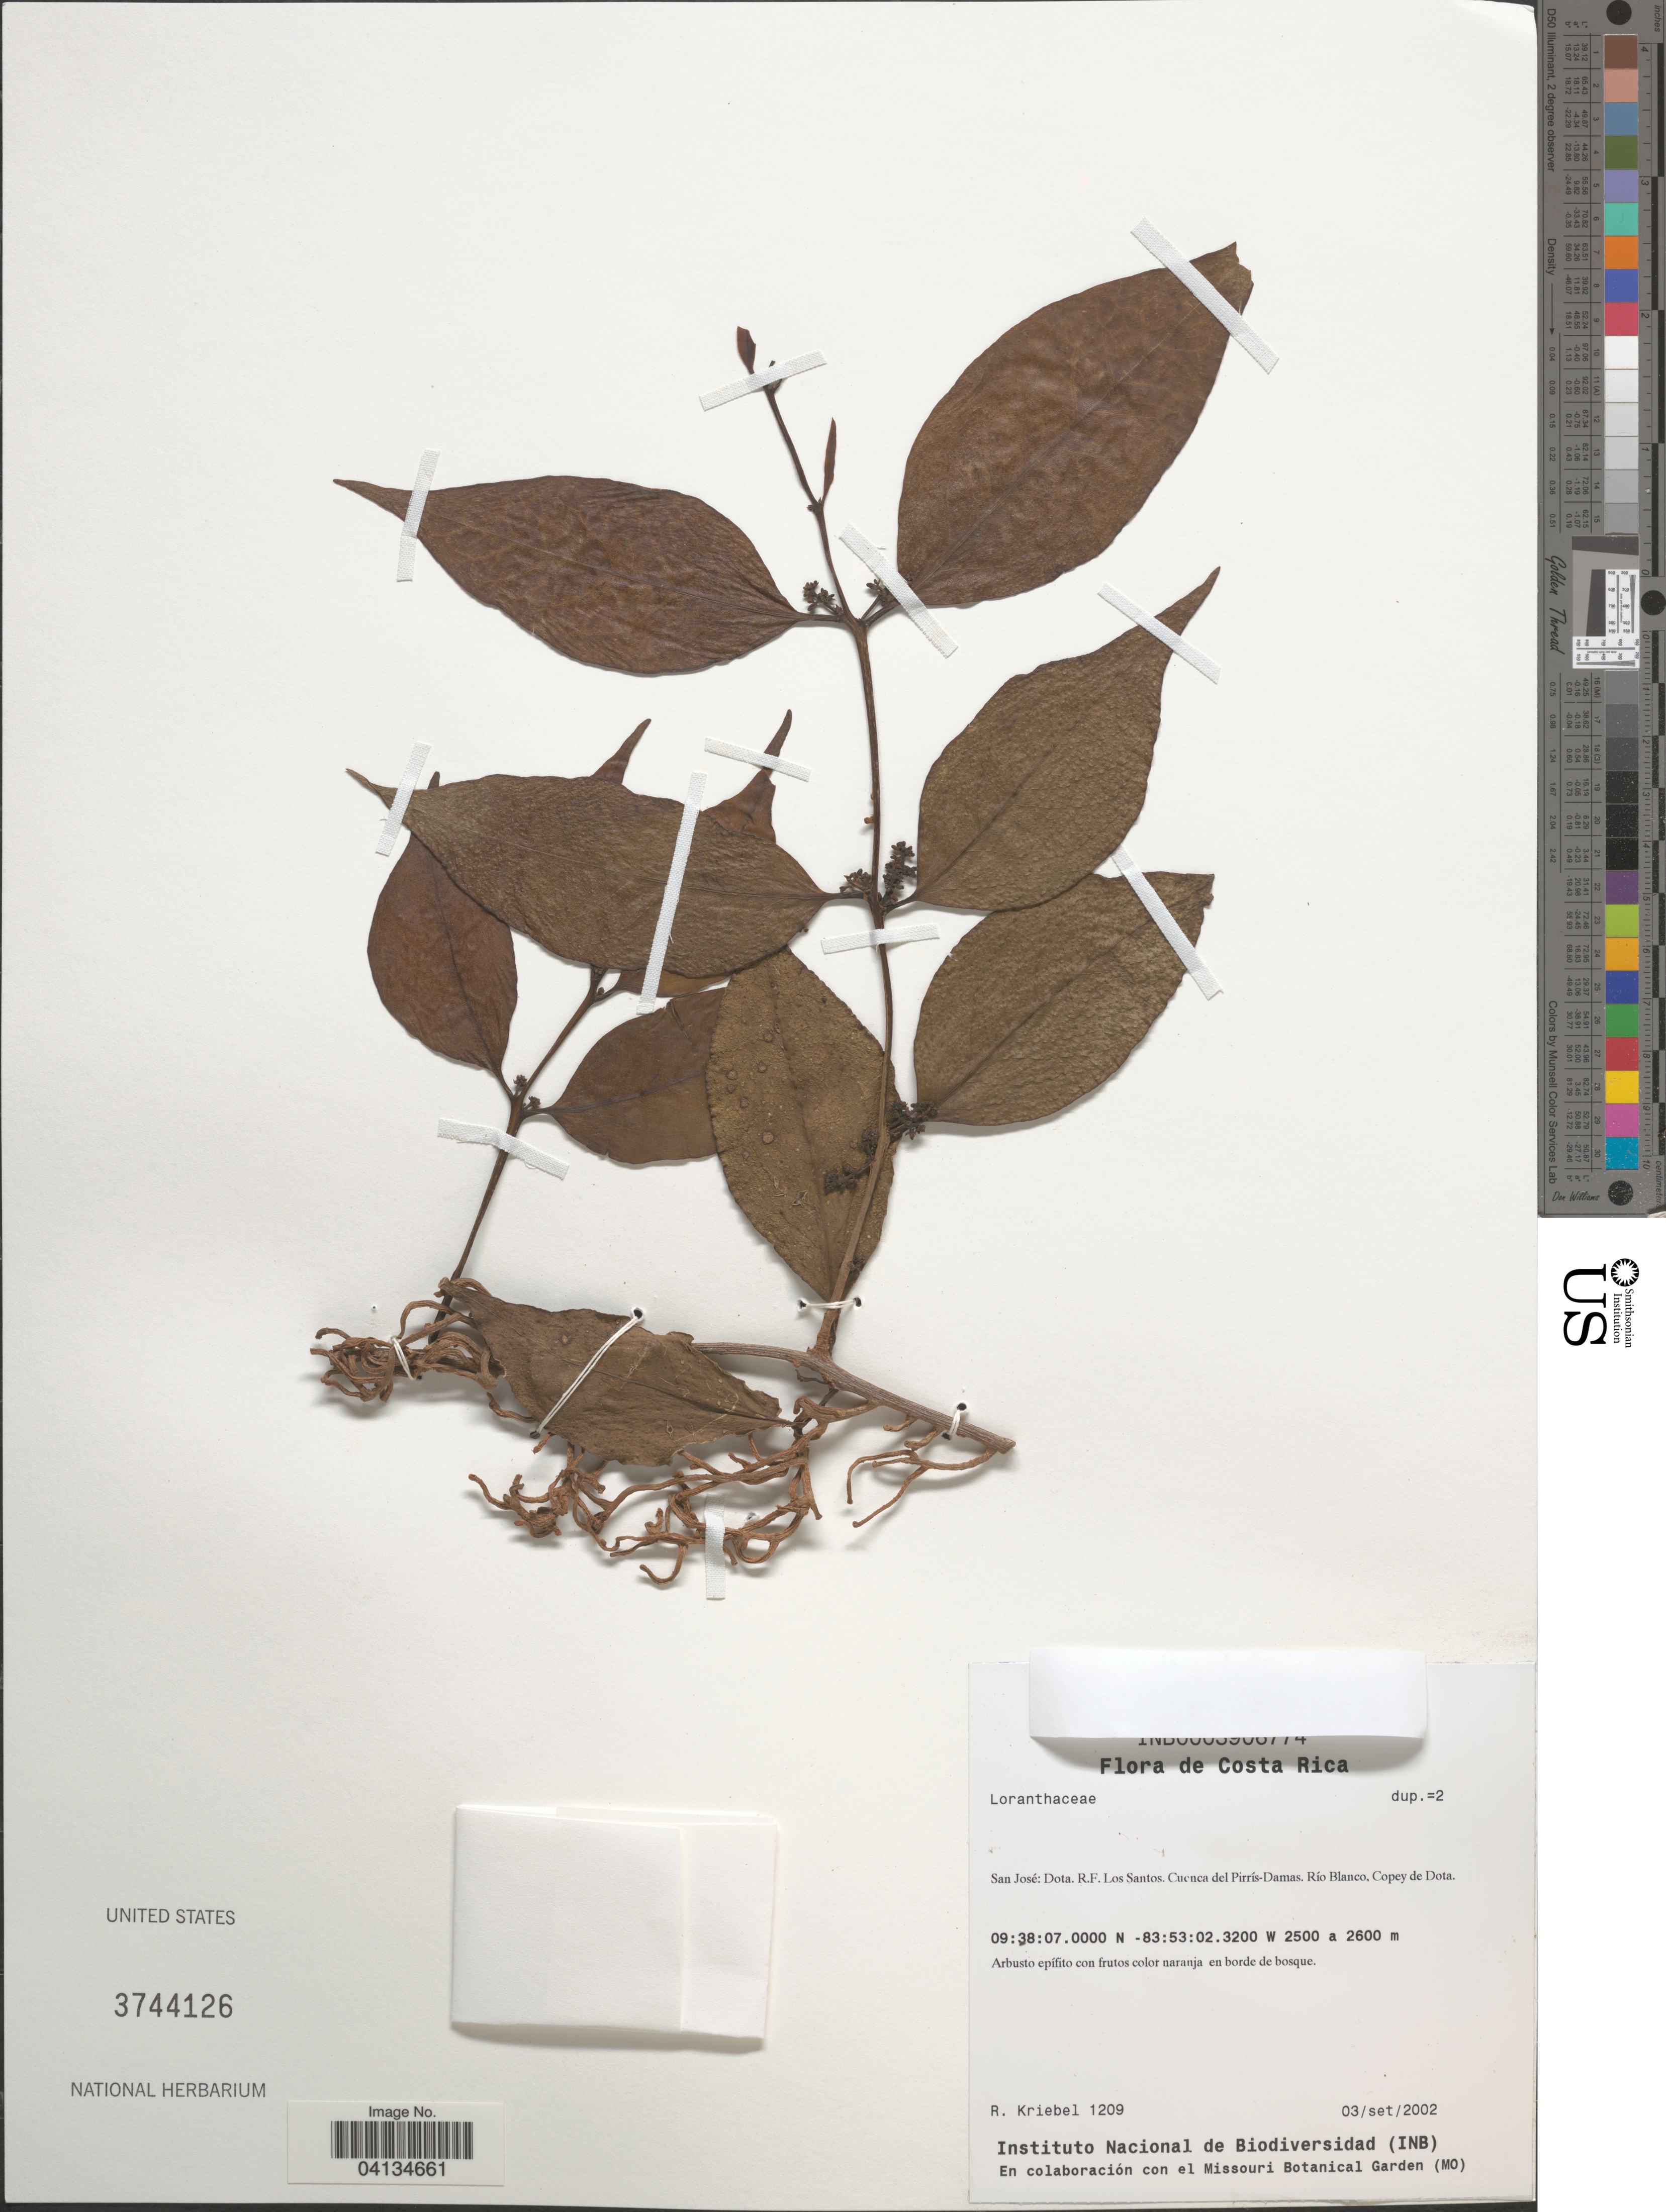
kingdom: Plantae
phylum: Tracheophyta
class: Magnoliopsida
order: Santalales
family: Loranthaceae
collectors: R. Kriebel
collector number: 1209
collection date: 2002-09-03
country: Costa Rica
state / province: San José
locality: Dota. R.F. Los Santos. Cuenca del Pirrís-Damas. Río Blanco, Copey de Dota.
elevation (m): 2500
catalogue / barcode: US 3744126